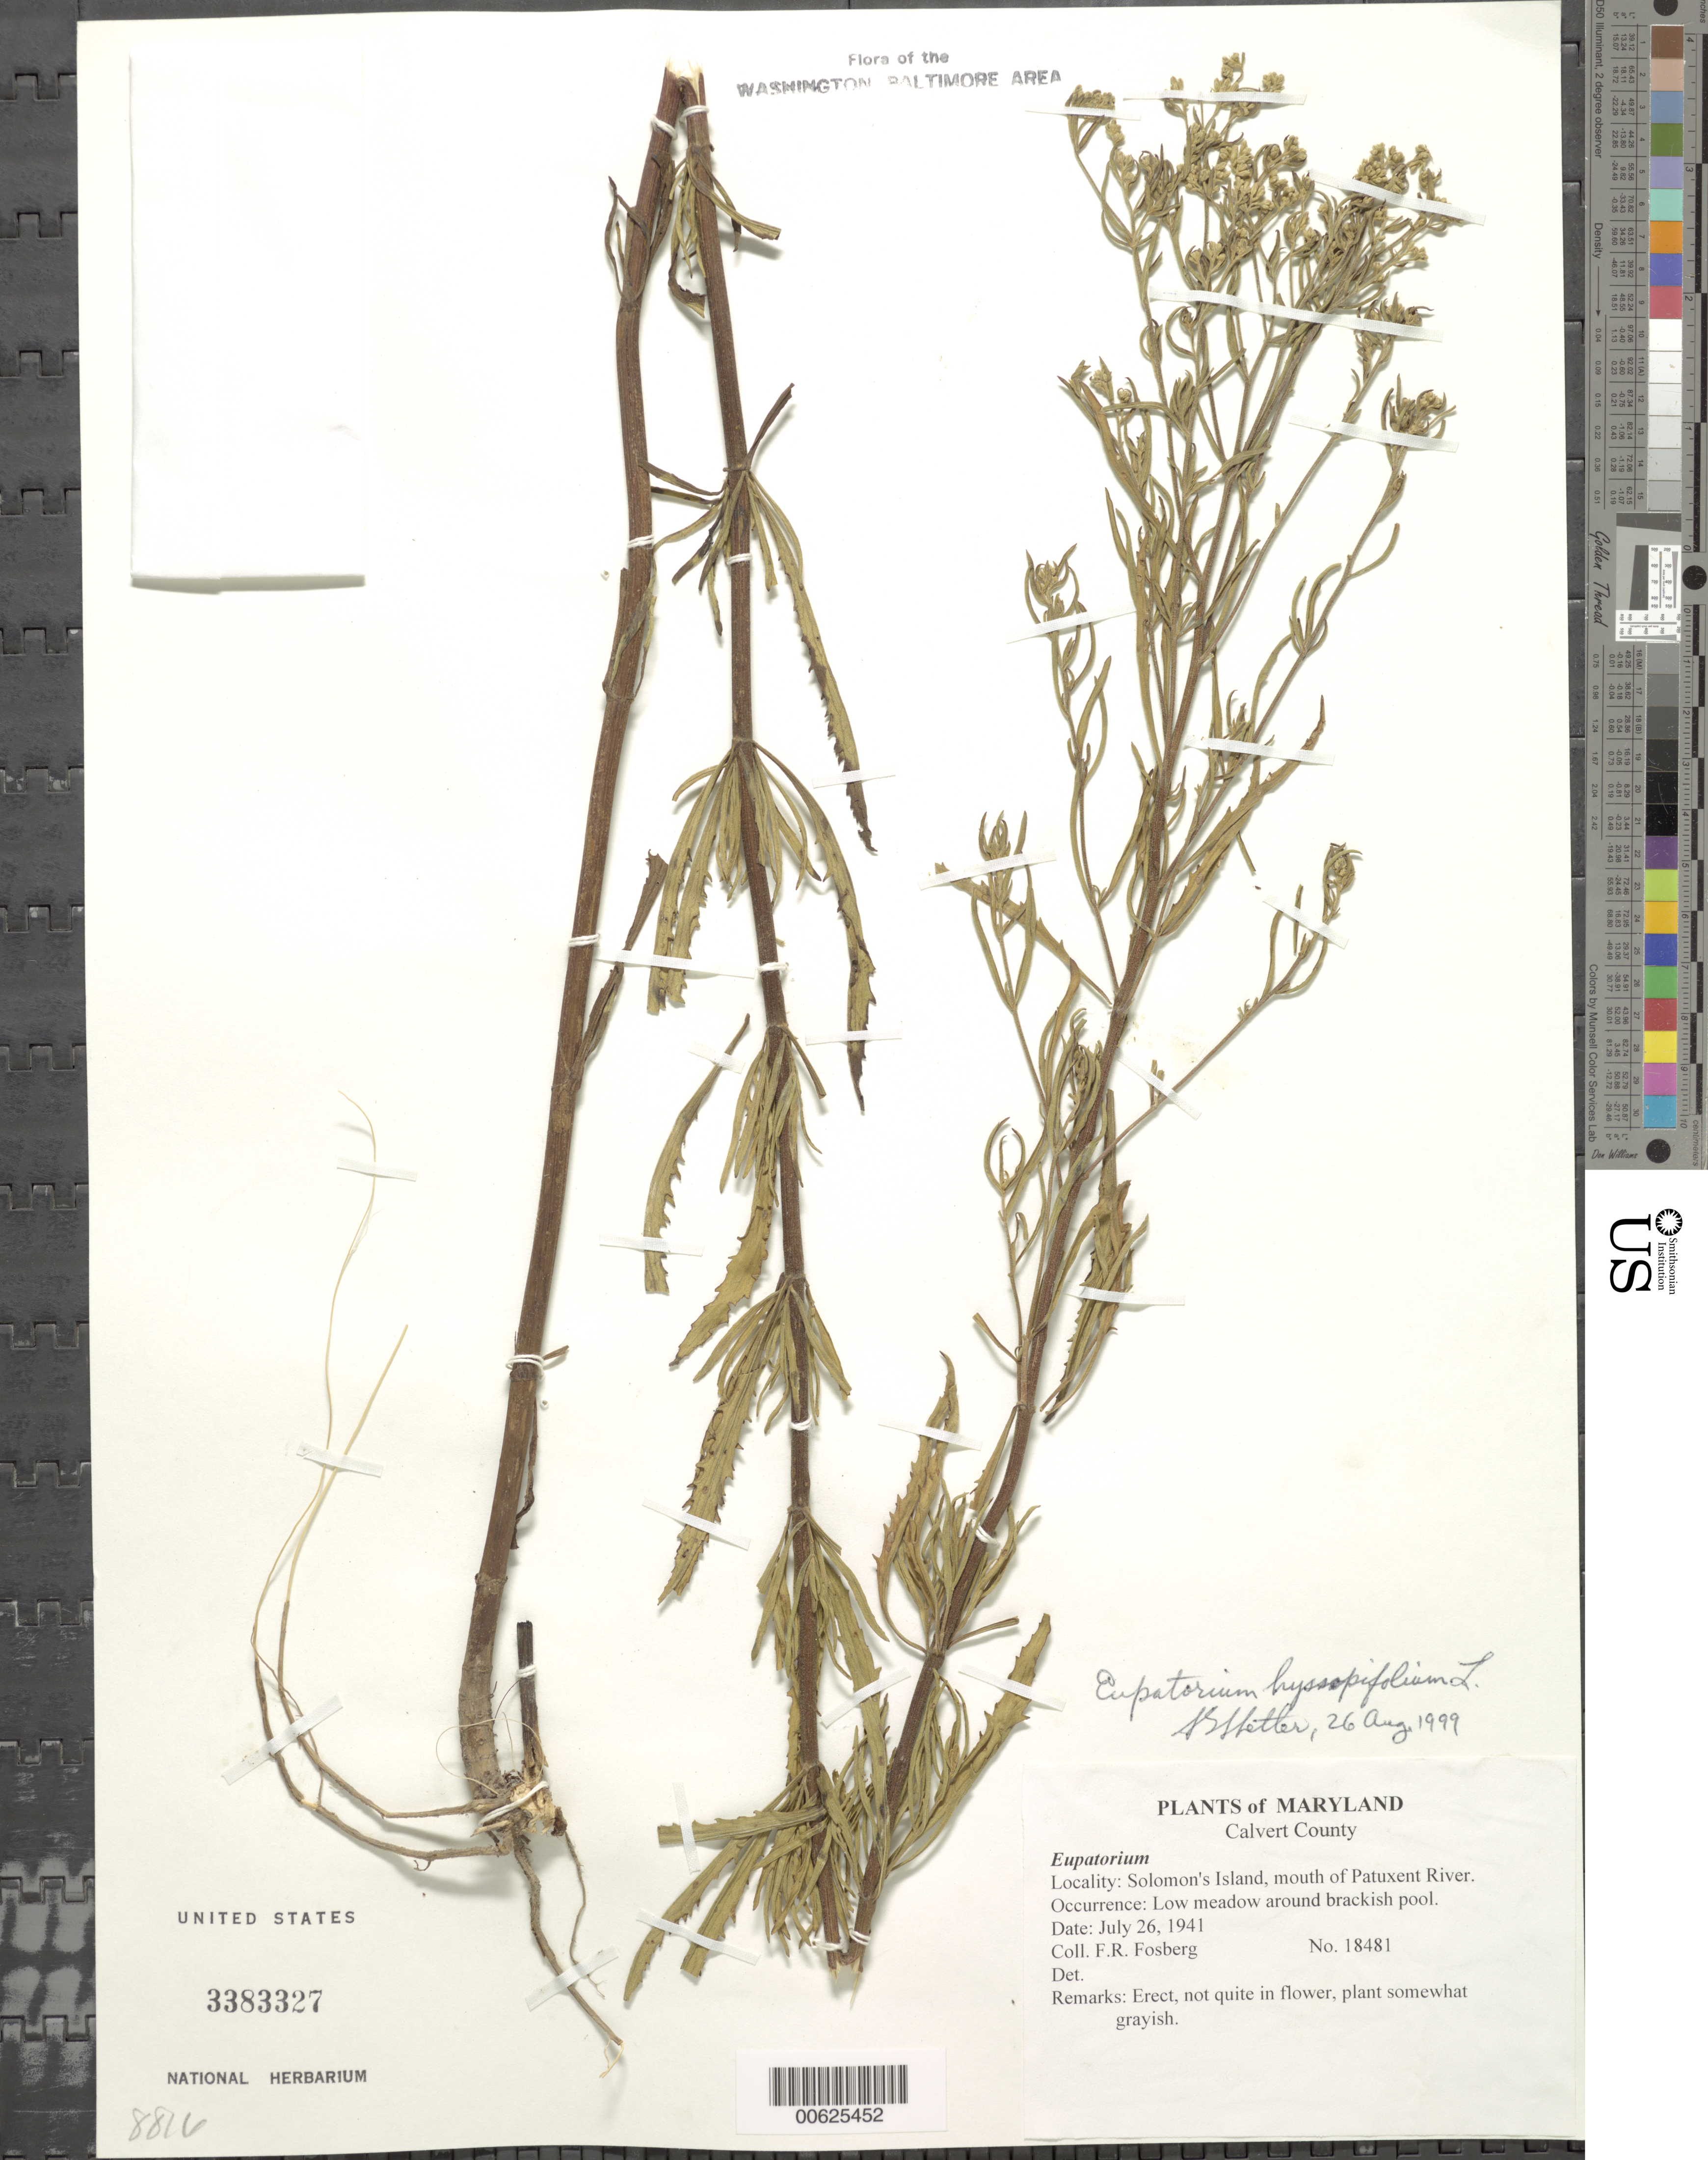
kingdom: Plantae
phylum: Tracheophyta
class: Magnoliopsida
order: Asterales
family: Asteraceae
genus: Eupatorium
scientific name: Eupatorium hyssopifolium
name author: L.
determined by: Shetler, Stanwyn G., (US), NMNH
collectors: F. R. Fosberg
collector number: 18481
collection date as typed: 26 Jul 1941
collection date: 1941-07-26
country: United States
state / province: Maryland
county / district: Calvert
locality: Solomon's Island, mouth of Patuxent River.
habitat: Low meadow around brackish pool.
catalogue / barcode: US 3383327